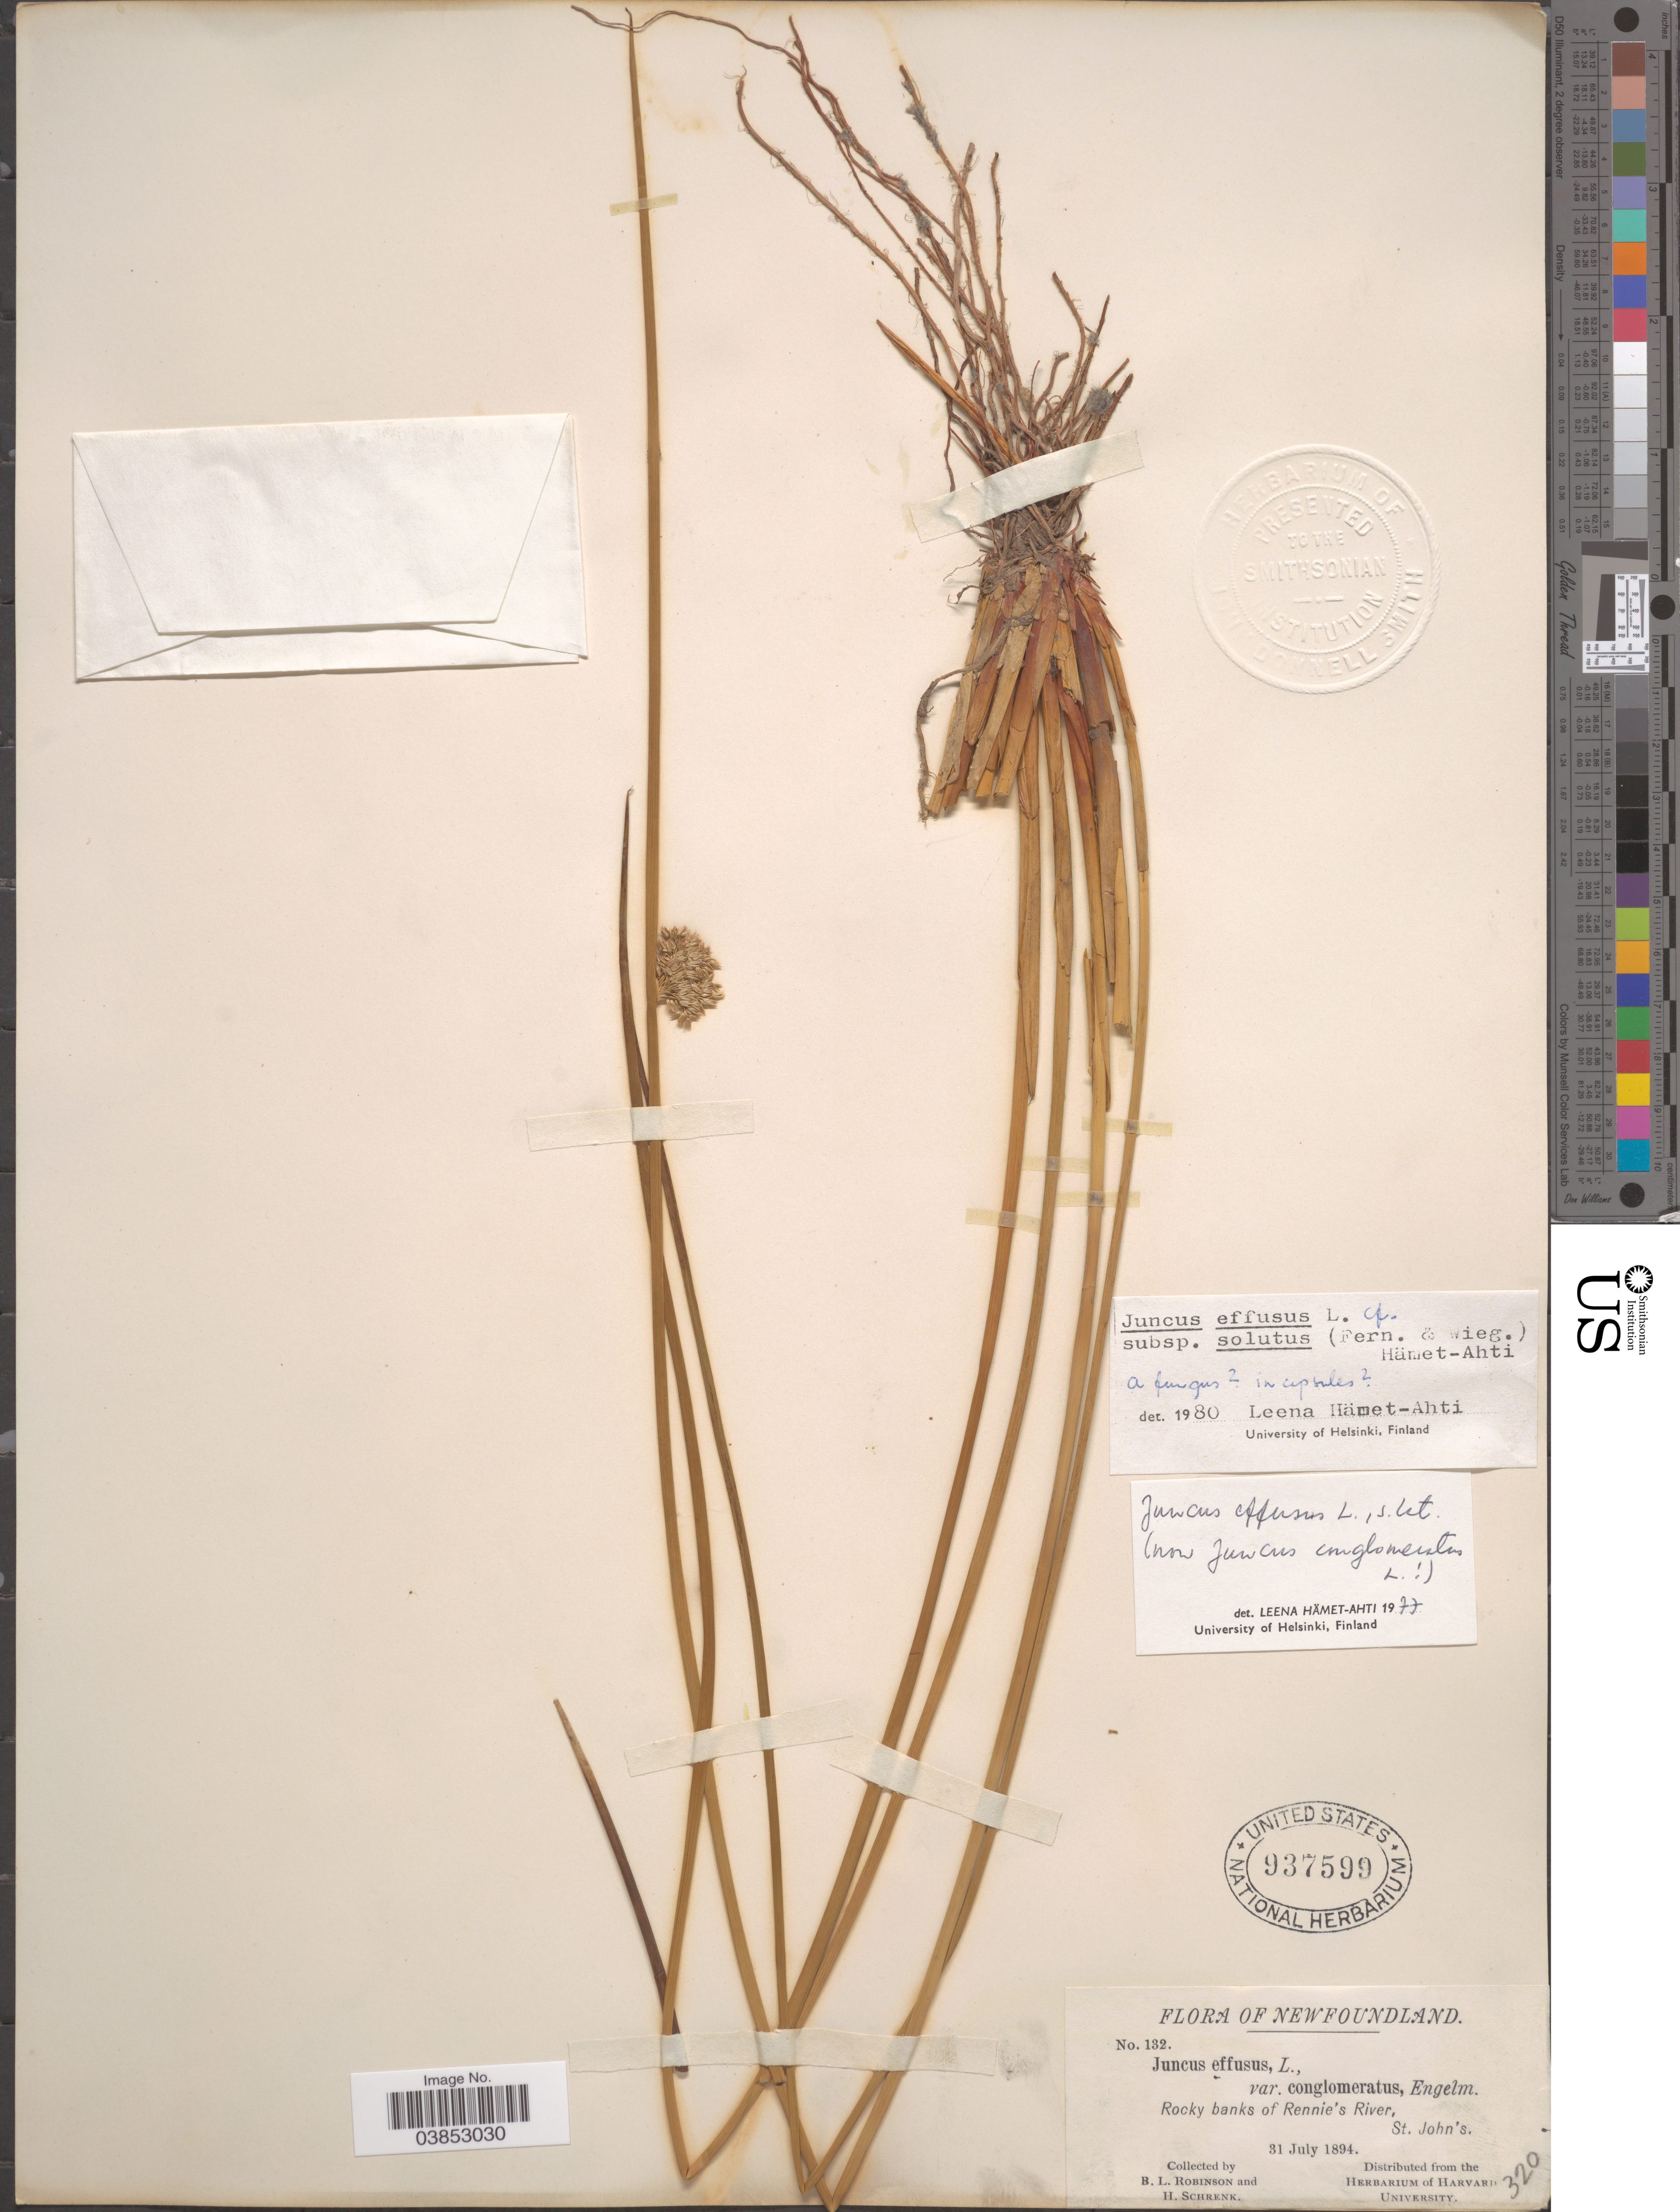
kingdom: Plantae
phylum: Tracheophyta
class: Liliopsida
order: Poales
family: Juncaceae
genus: Juncus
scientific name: Juncus effusus var. solutus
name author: Fernald & Wiegand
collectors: B. L. Robinson & H. Schrenk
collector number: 132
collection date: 1894-07-31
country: Canada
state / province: Newfoundland and Labrador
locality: Rocky banks of Rennie's River, St. John's.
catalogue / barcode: US 937599